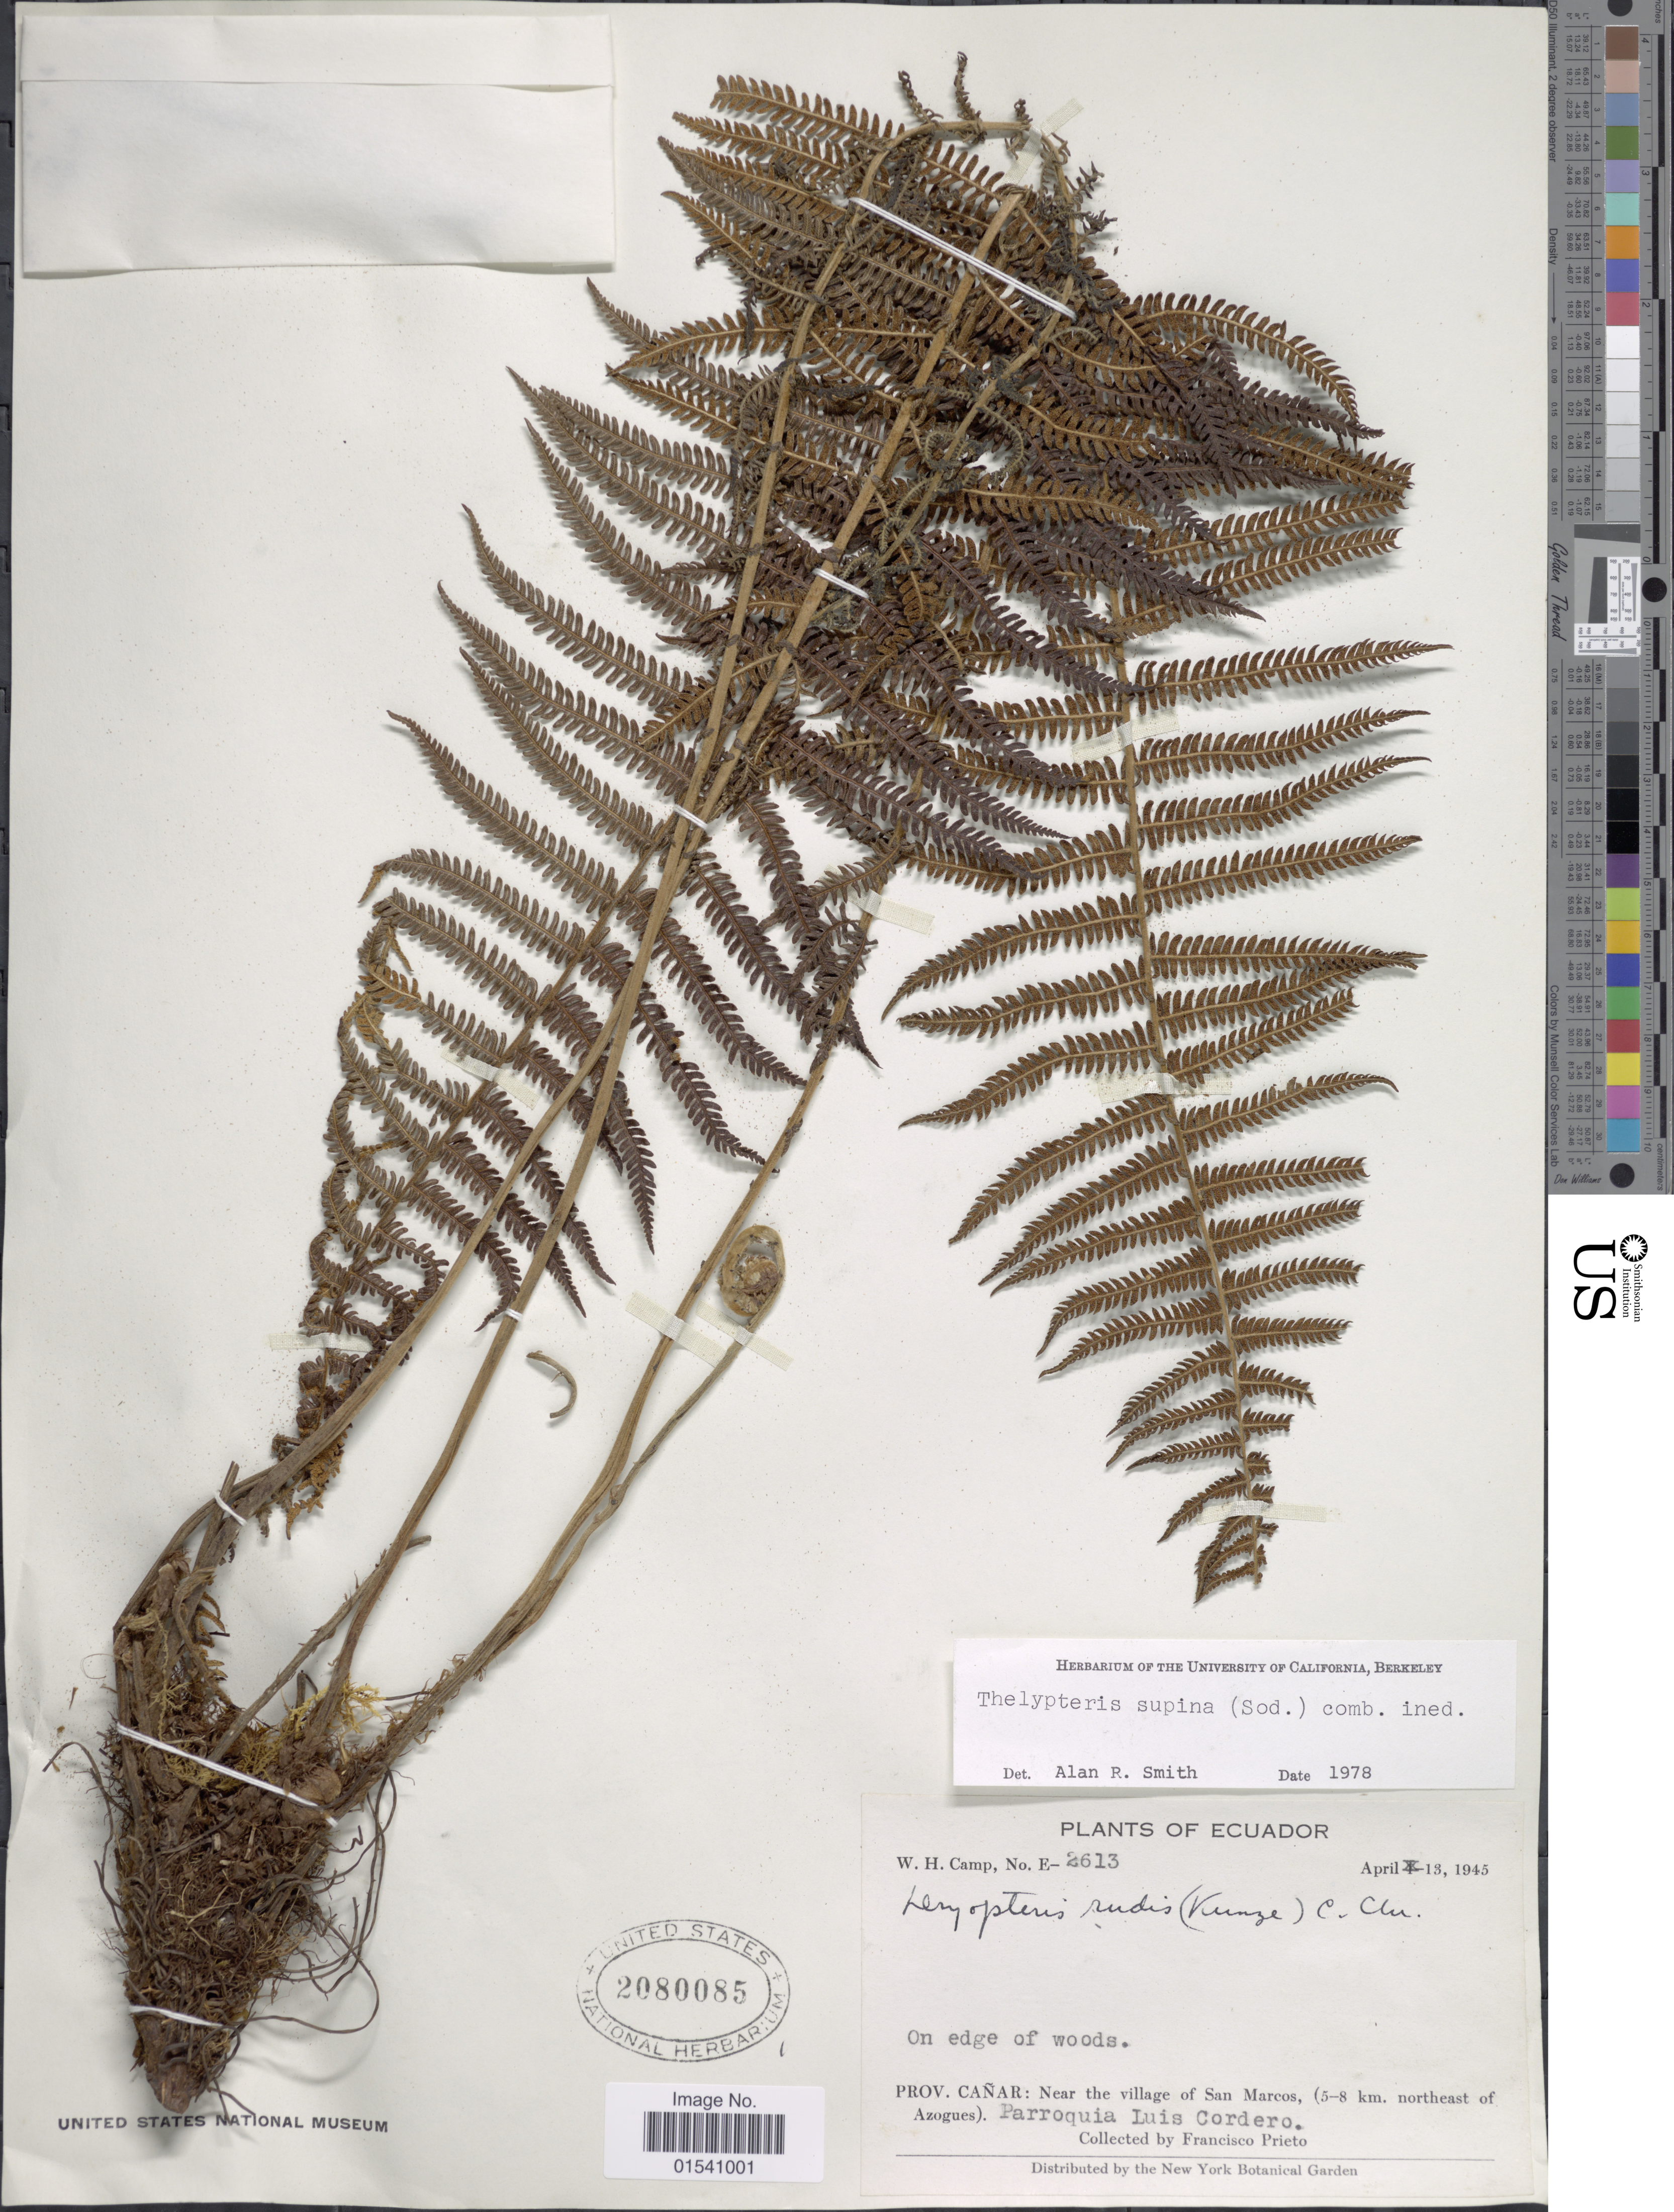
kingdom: Plantae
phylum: Tracheophyta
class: Polypodiopsida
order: Polypodiales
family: Thelypteridaceae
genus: Amauropelta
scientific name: Amauropelta supina (Sodiro) comb. nov., ined 2015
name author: (Sodiro)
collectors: W. H. Camp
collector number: E-2613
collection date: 1945-04-13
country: Ecuador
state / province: Cañar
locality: Near the village of San Marcos, (5-8 km. northeast of Azogues). Parroquia Luis Cordero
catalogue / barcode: US 2080085